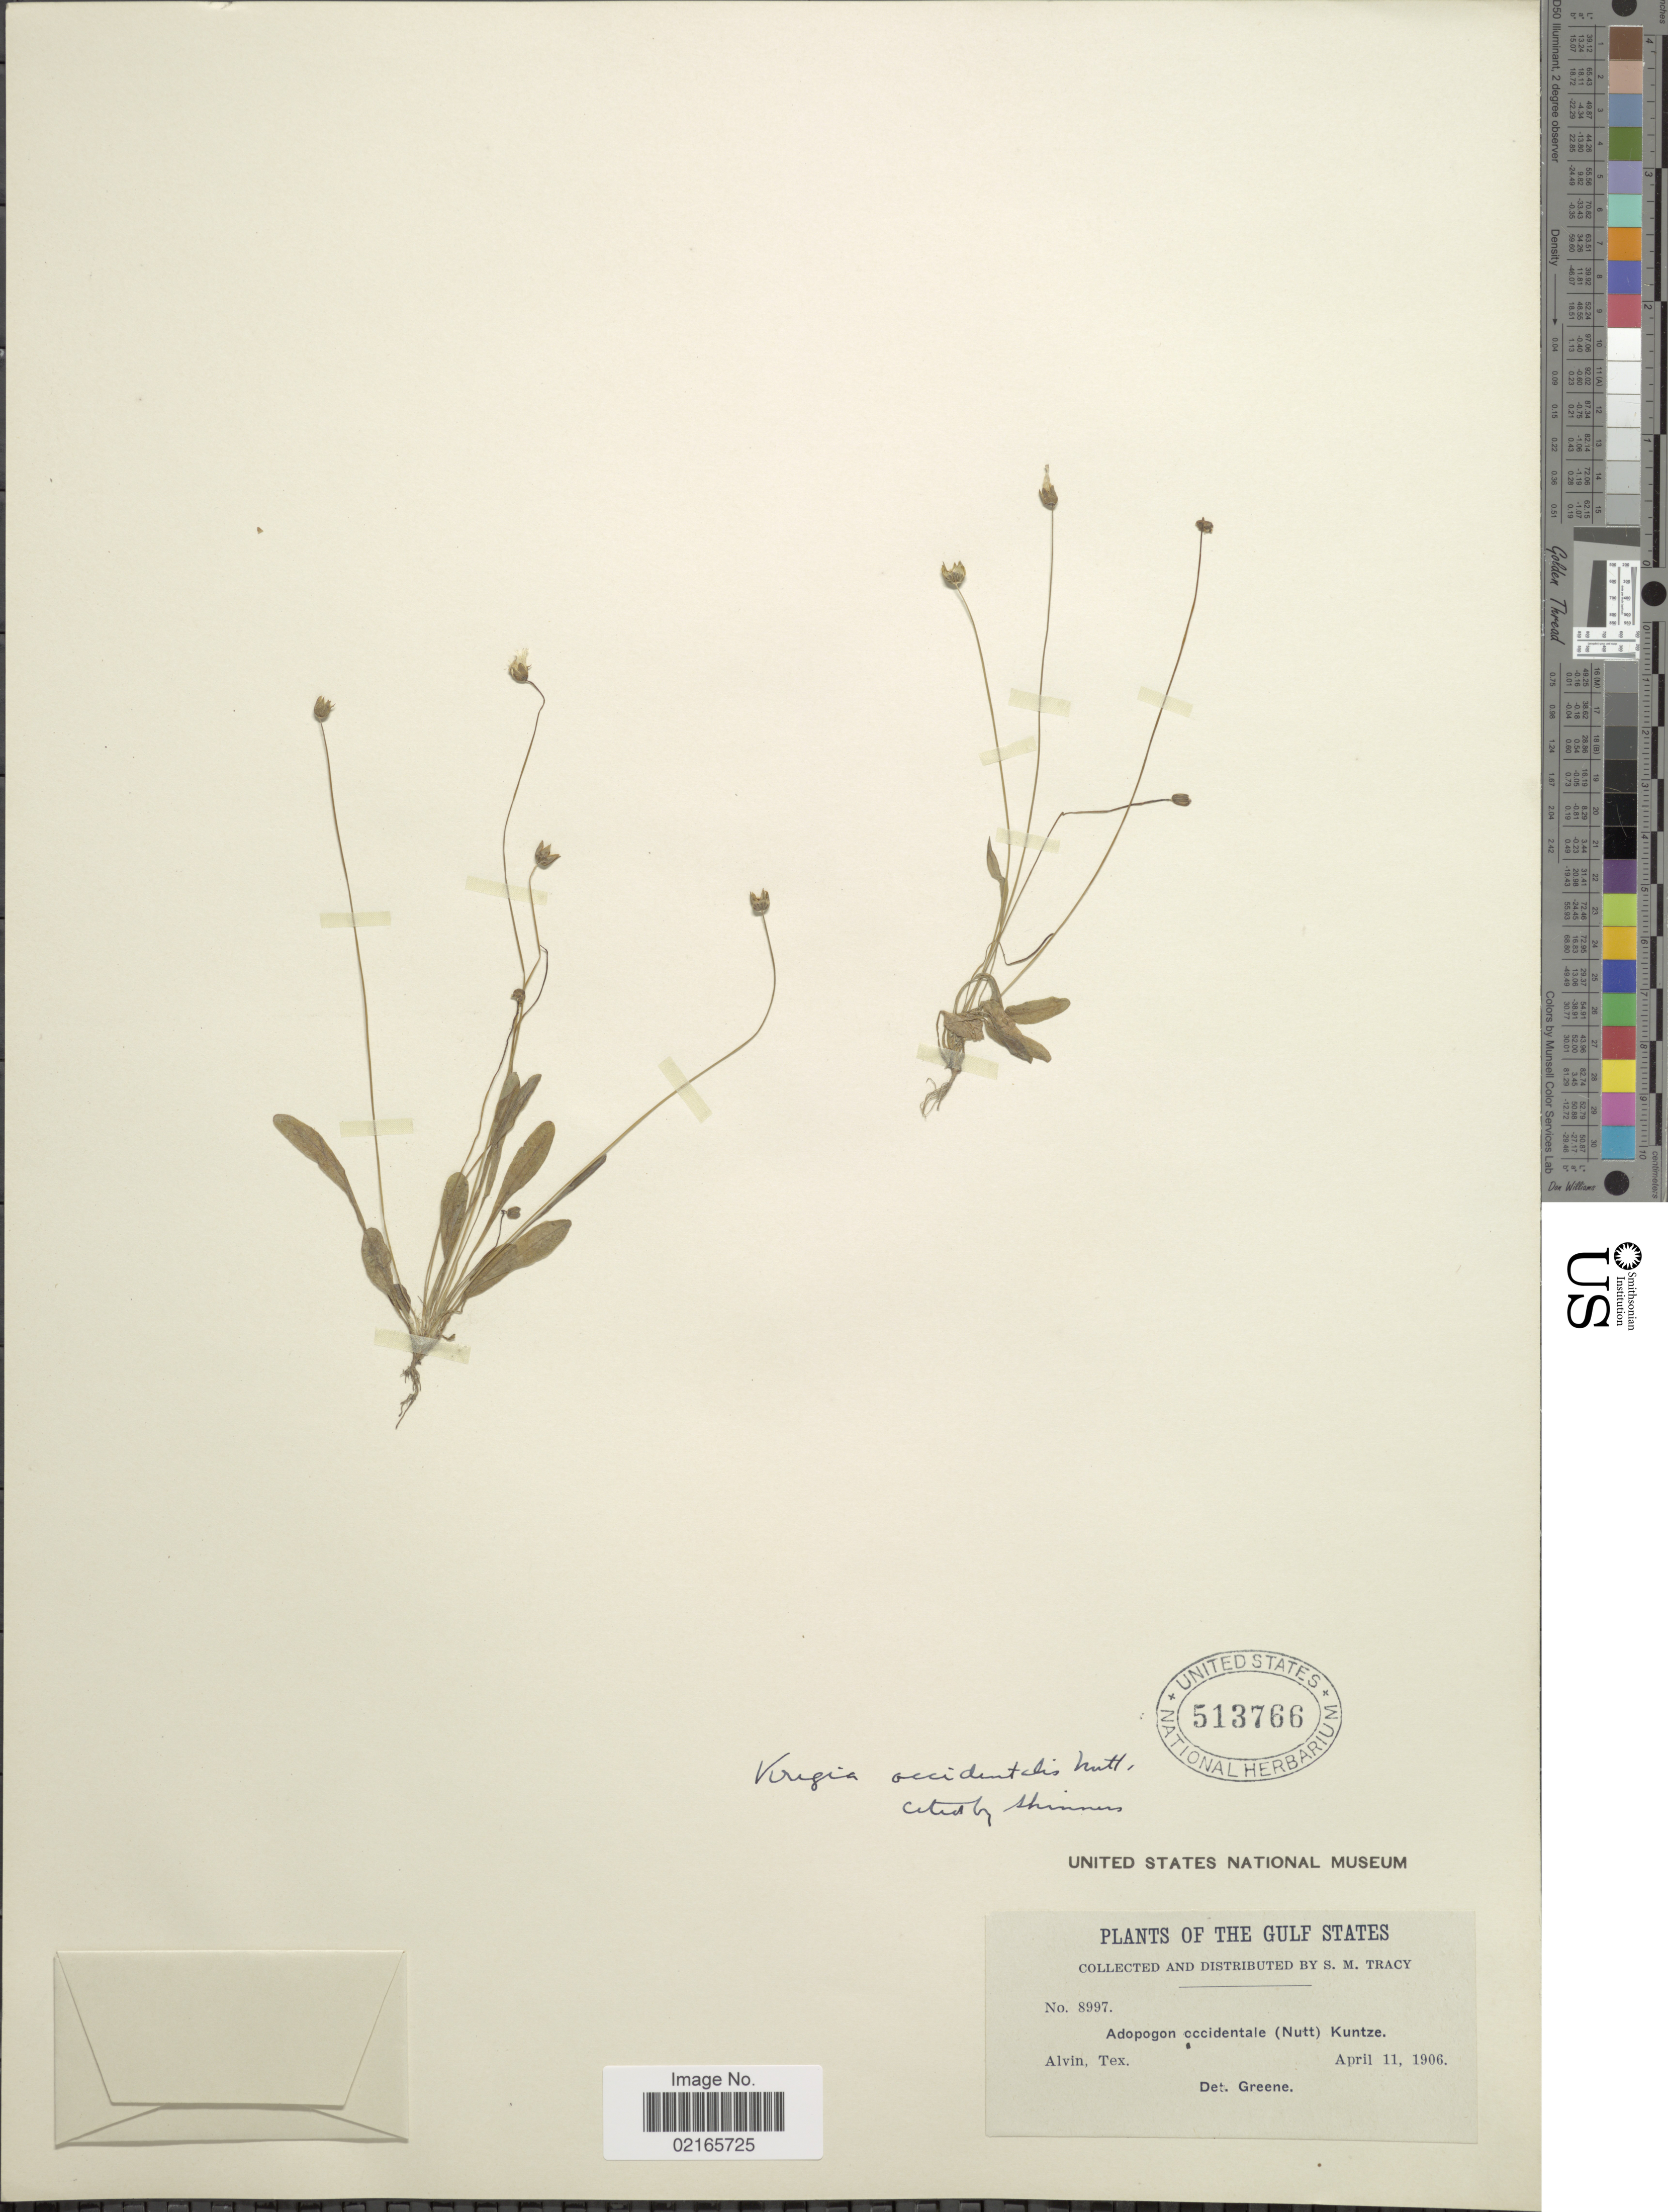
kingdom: Plantae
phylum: Tracheophyta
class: Magnoliopsida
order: Asterales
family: Asteraceae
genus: Krigia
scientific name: Krigia occidentalis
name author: Nutt.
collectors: S. M. Tracy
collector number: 8997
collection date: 1906-04-11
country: United States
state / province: Texas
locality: Gulf States, Alvin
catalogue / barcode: US 513766